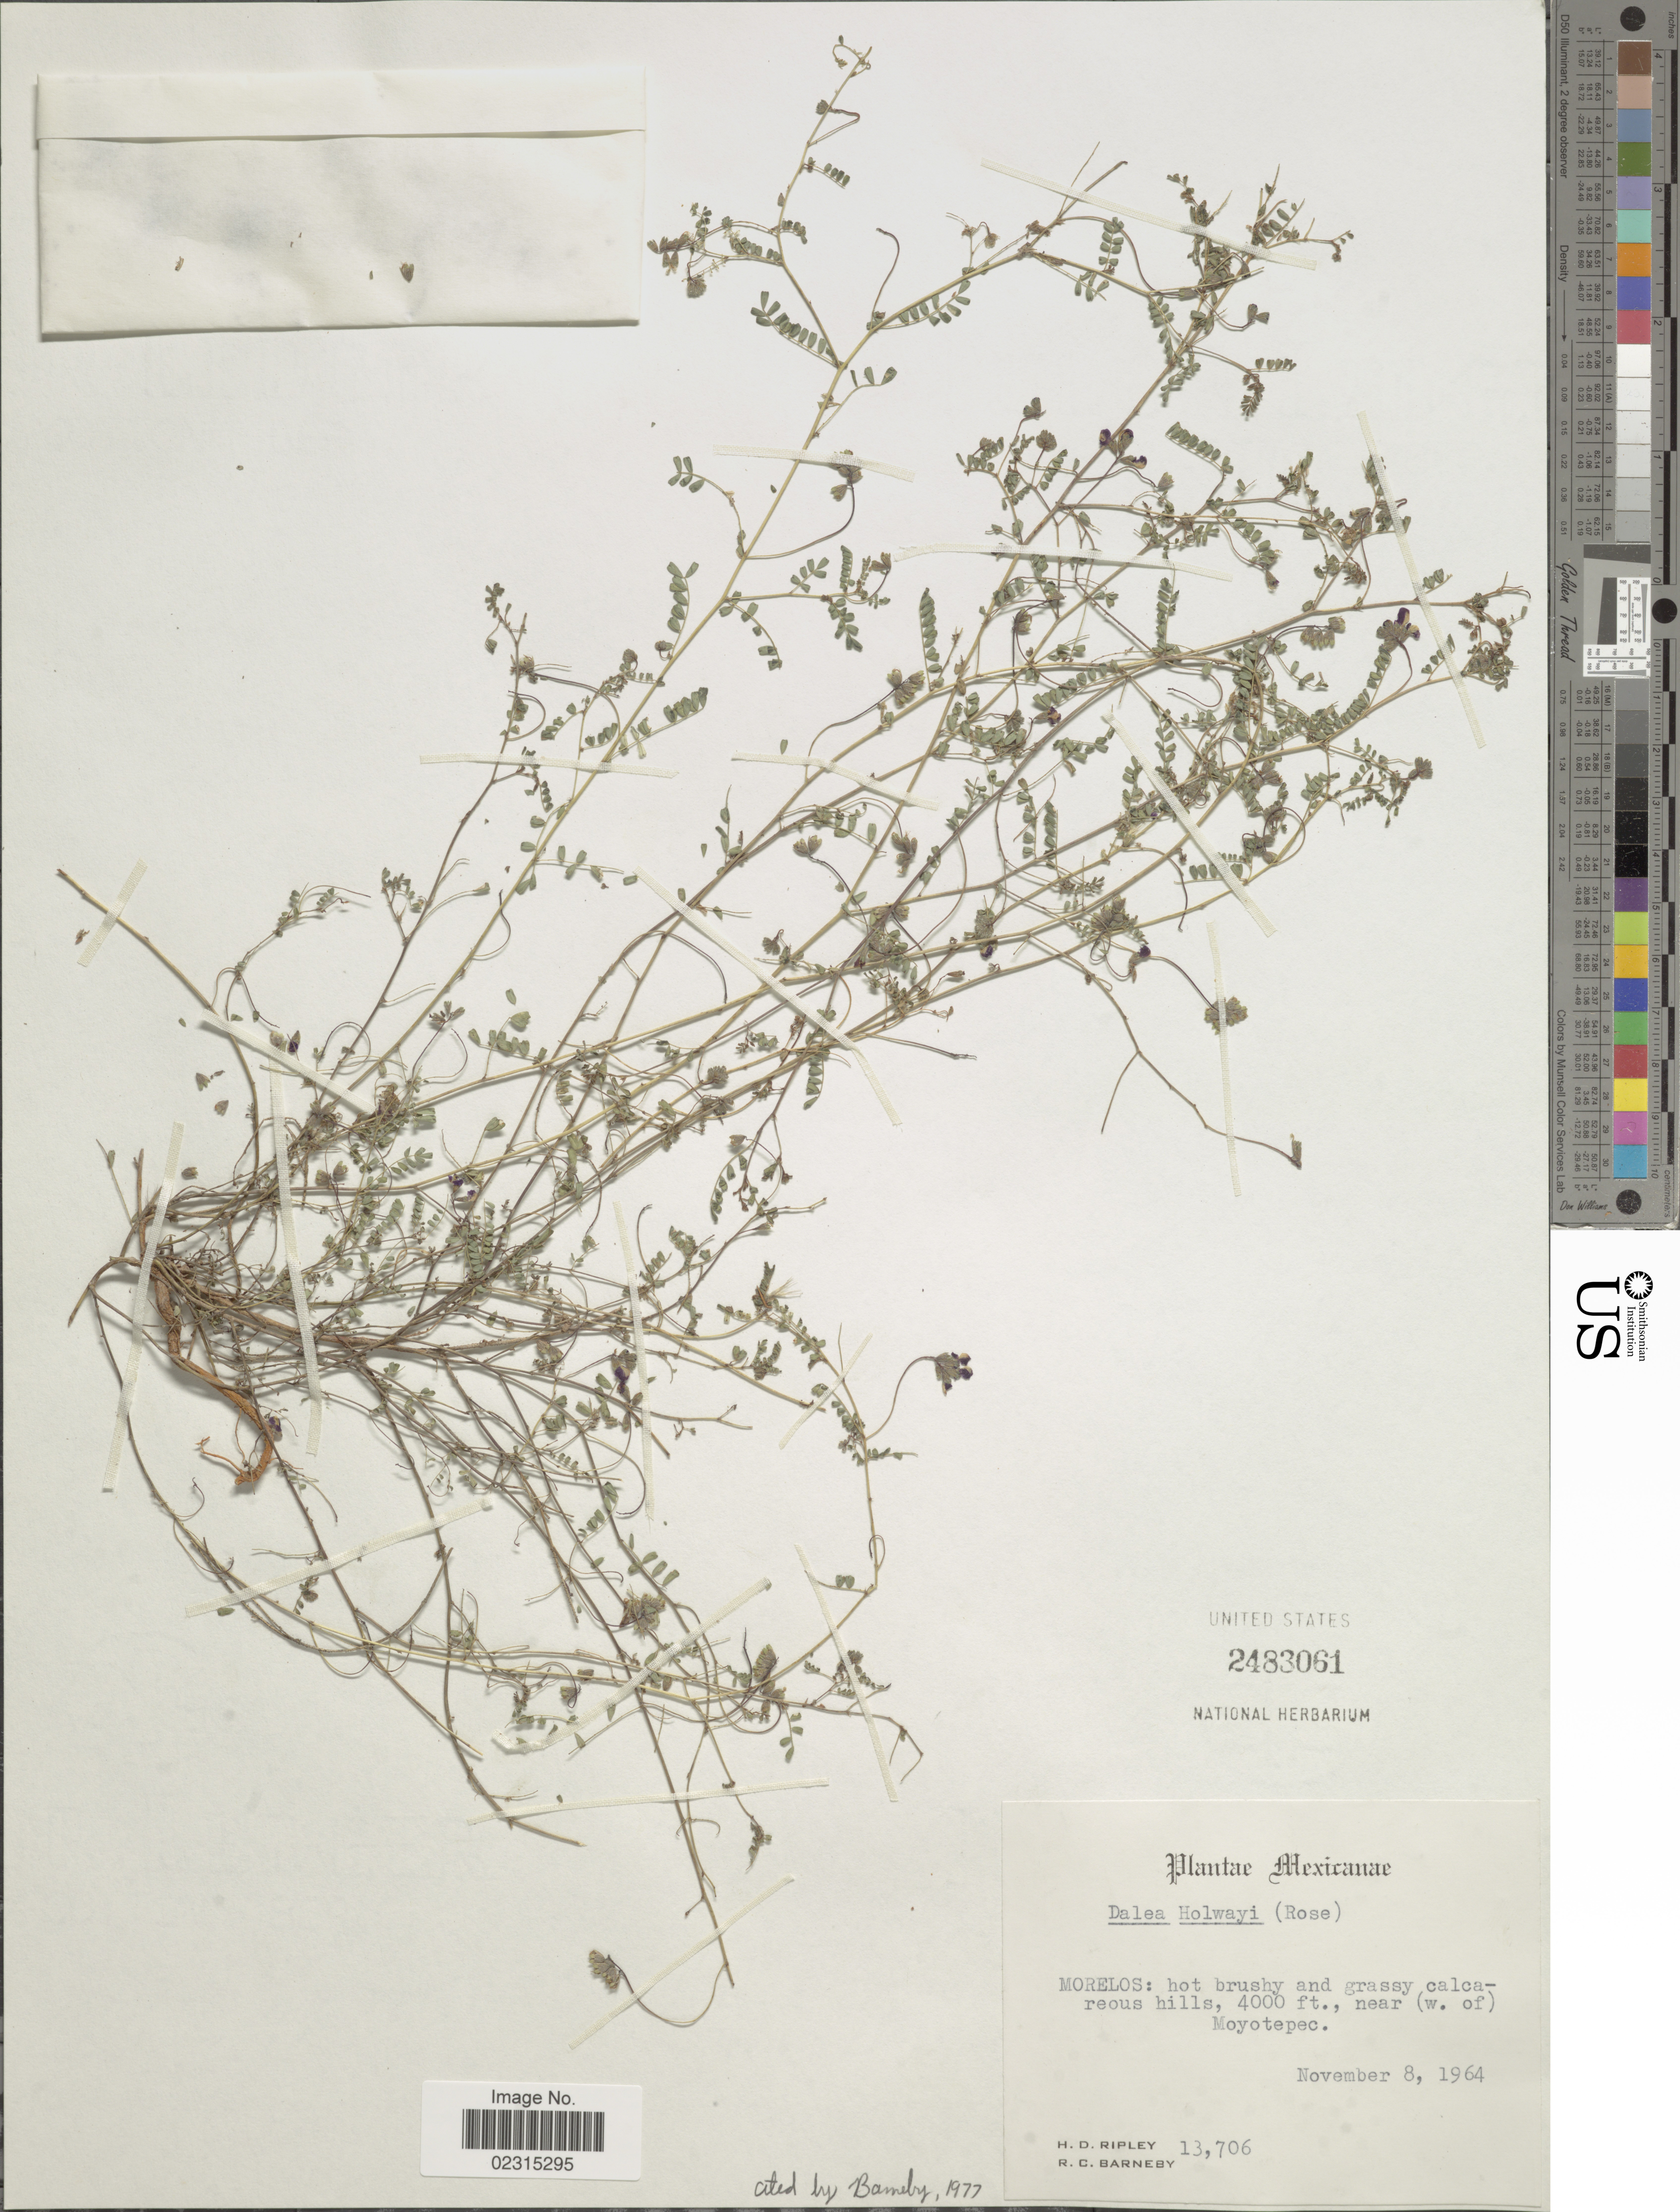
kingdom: Plantae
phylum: Tracheophyta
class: Magnoliopsida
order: Fabales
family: Fabaceae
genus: Marina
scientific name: Marina holwayi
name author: (Rose) Barneby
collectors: H. Ripley & R. C. Barneby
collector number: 13706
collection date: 1964-11-08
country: Mexico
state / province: Morelos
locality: near (w. of) Moyotepec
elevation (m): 1219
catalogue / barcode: US 2483061